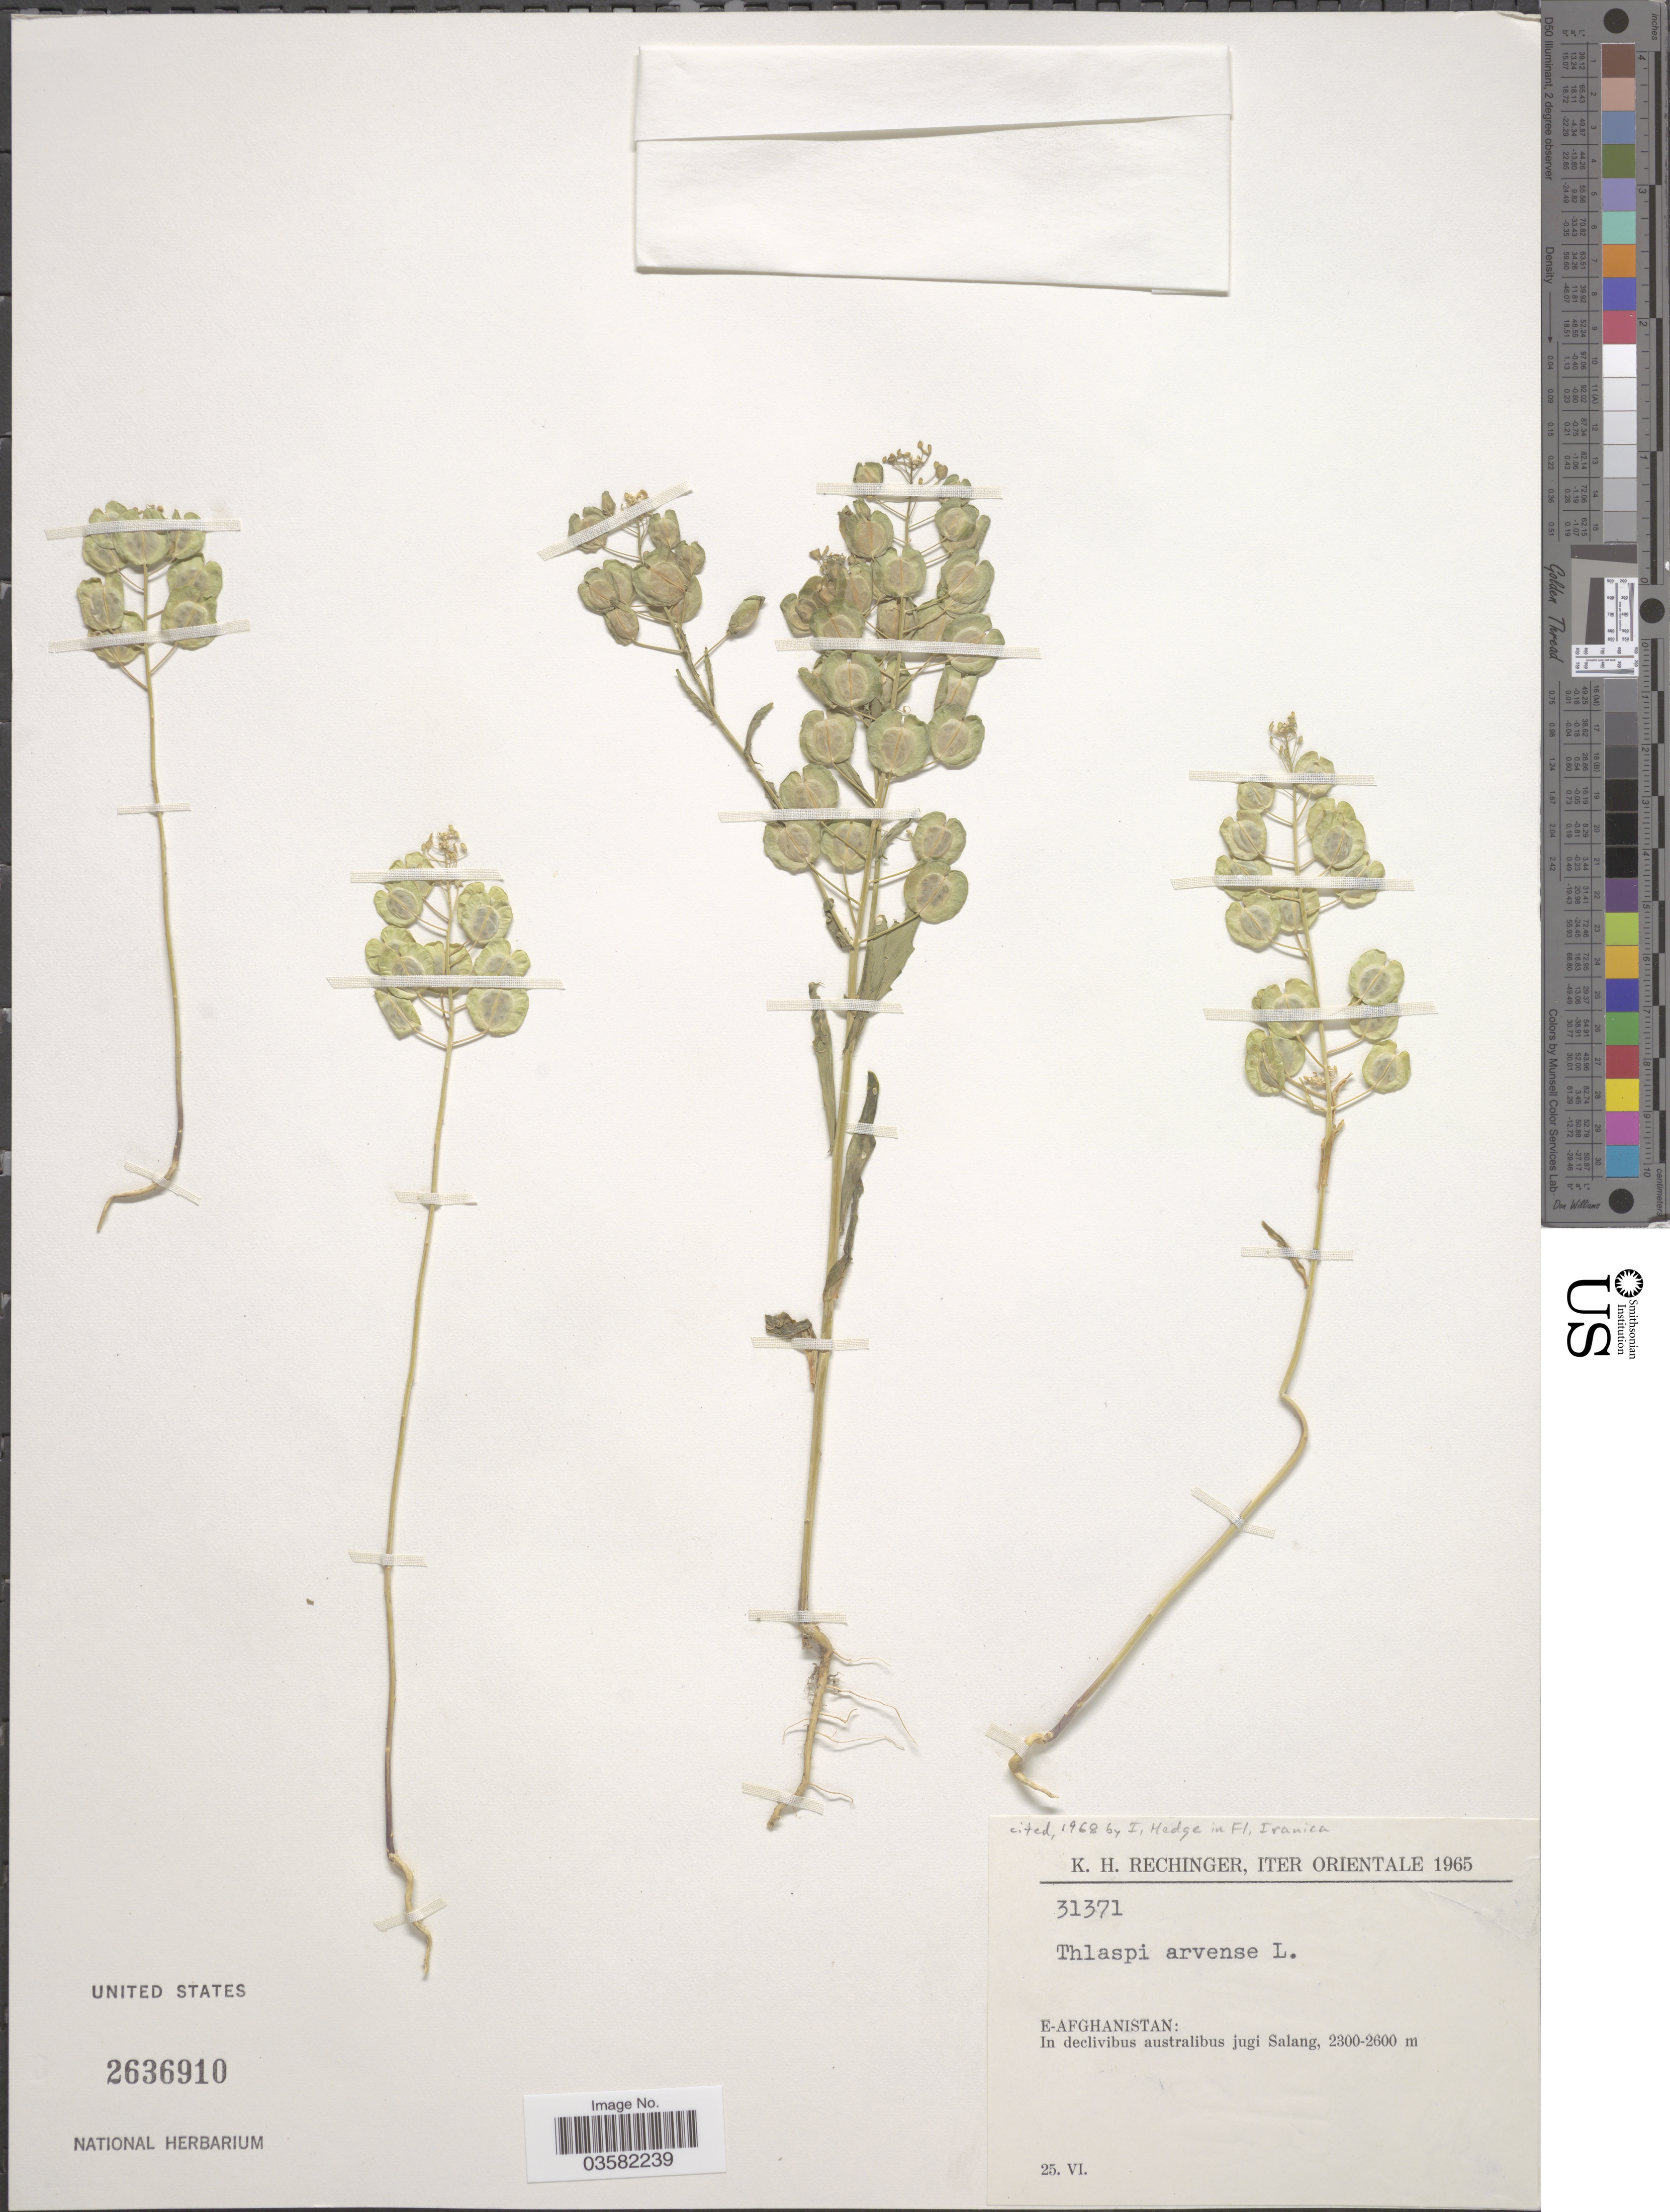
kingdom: Plantae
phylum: Tracheophyta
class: Magnoliopsida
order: Brassicales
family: Brassicaceae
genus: Thlaspi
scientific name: Thlaspi arvense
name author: L.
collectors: K. H. Rechinger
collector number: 31371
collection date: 1965-06-25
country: Afghanistan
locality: Iter Orientale. E-Afghanistan: In declivibus australibus jugi Salang.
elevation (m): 2300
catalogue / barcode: US 2636910